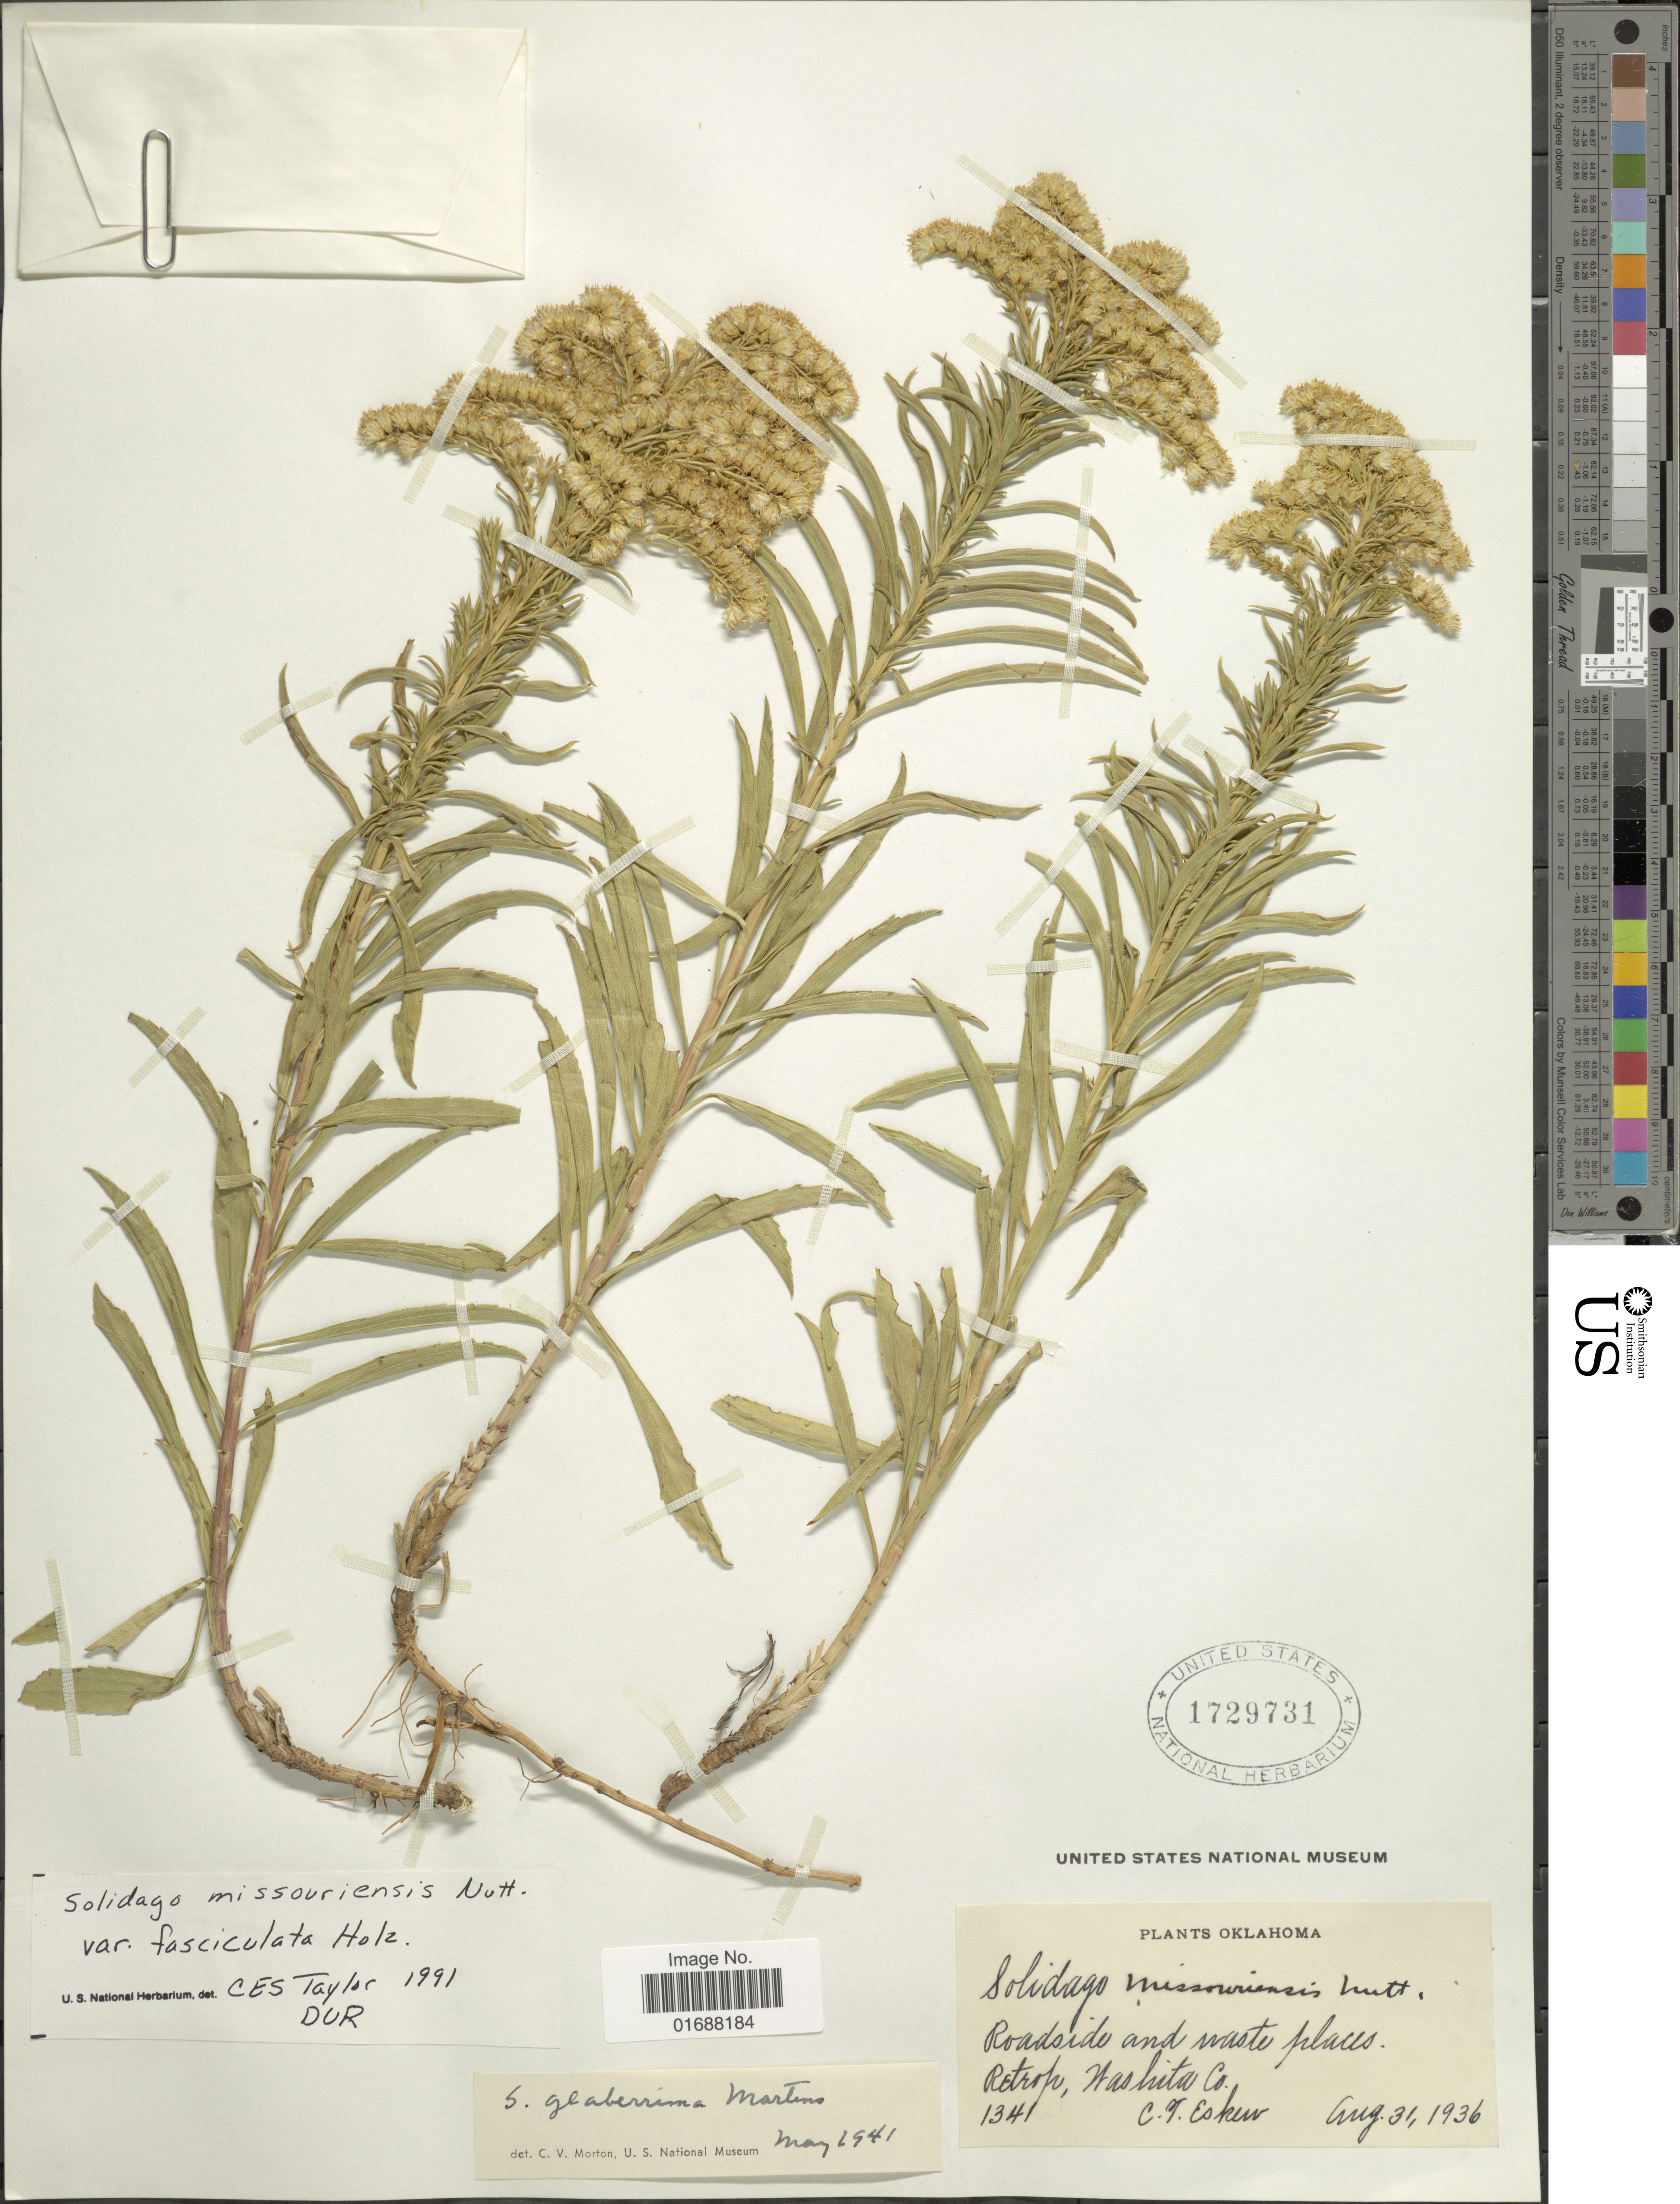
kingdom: Plantae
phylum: Tracheophyta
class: Magnoliopsida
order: Asterales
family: Asteraceae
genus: Solidago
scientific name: Solidago missouriensis var. fasciculata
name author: Holz.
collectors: C. Eskew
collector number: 1341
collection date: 1936-08-31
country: United States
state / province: Oklahoma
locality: Roadside and waste places Retrop, Washita Co.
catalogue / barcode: US 1729731